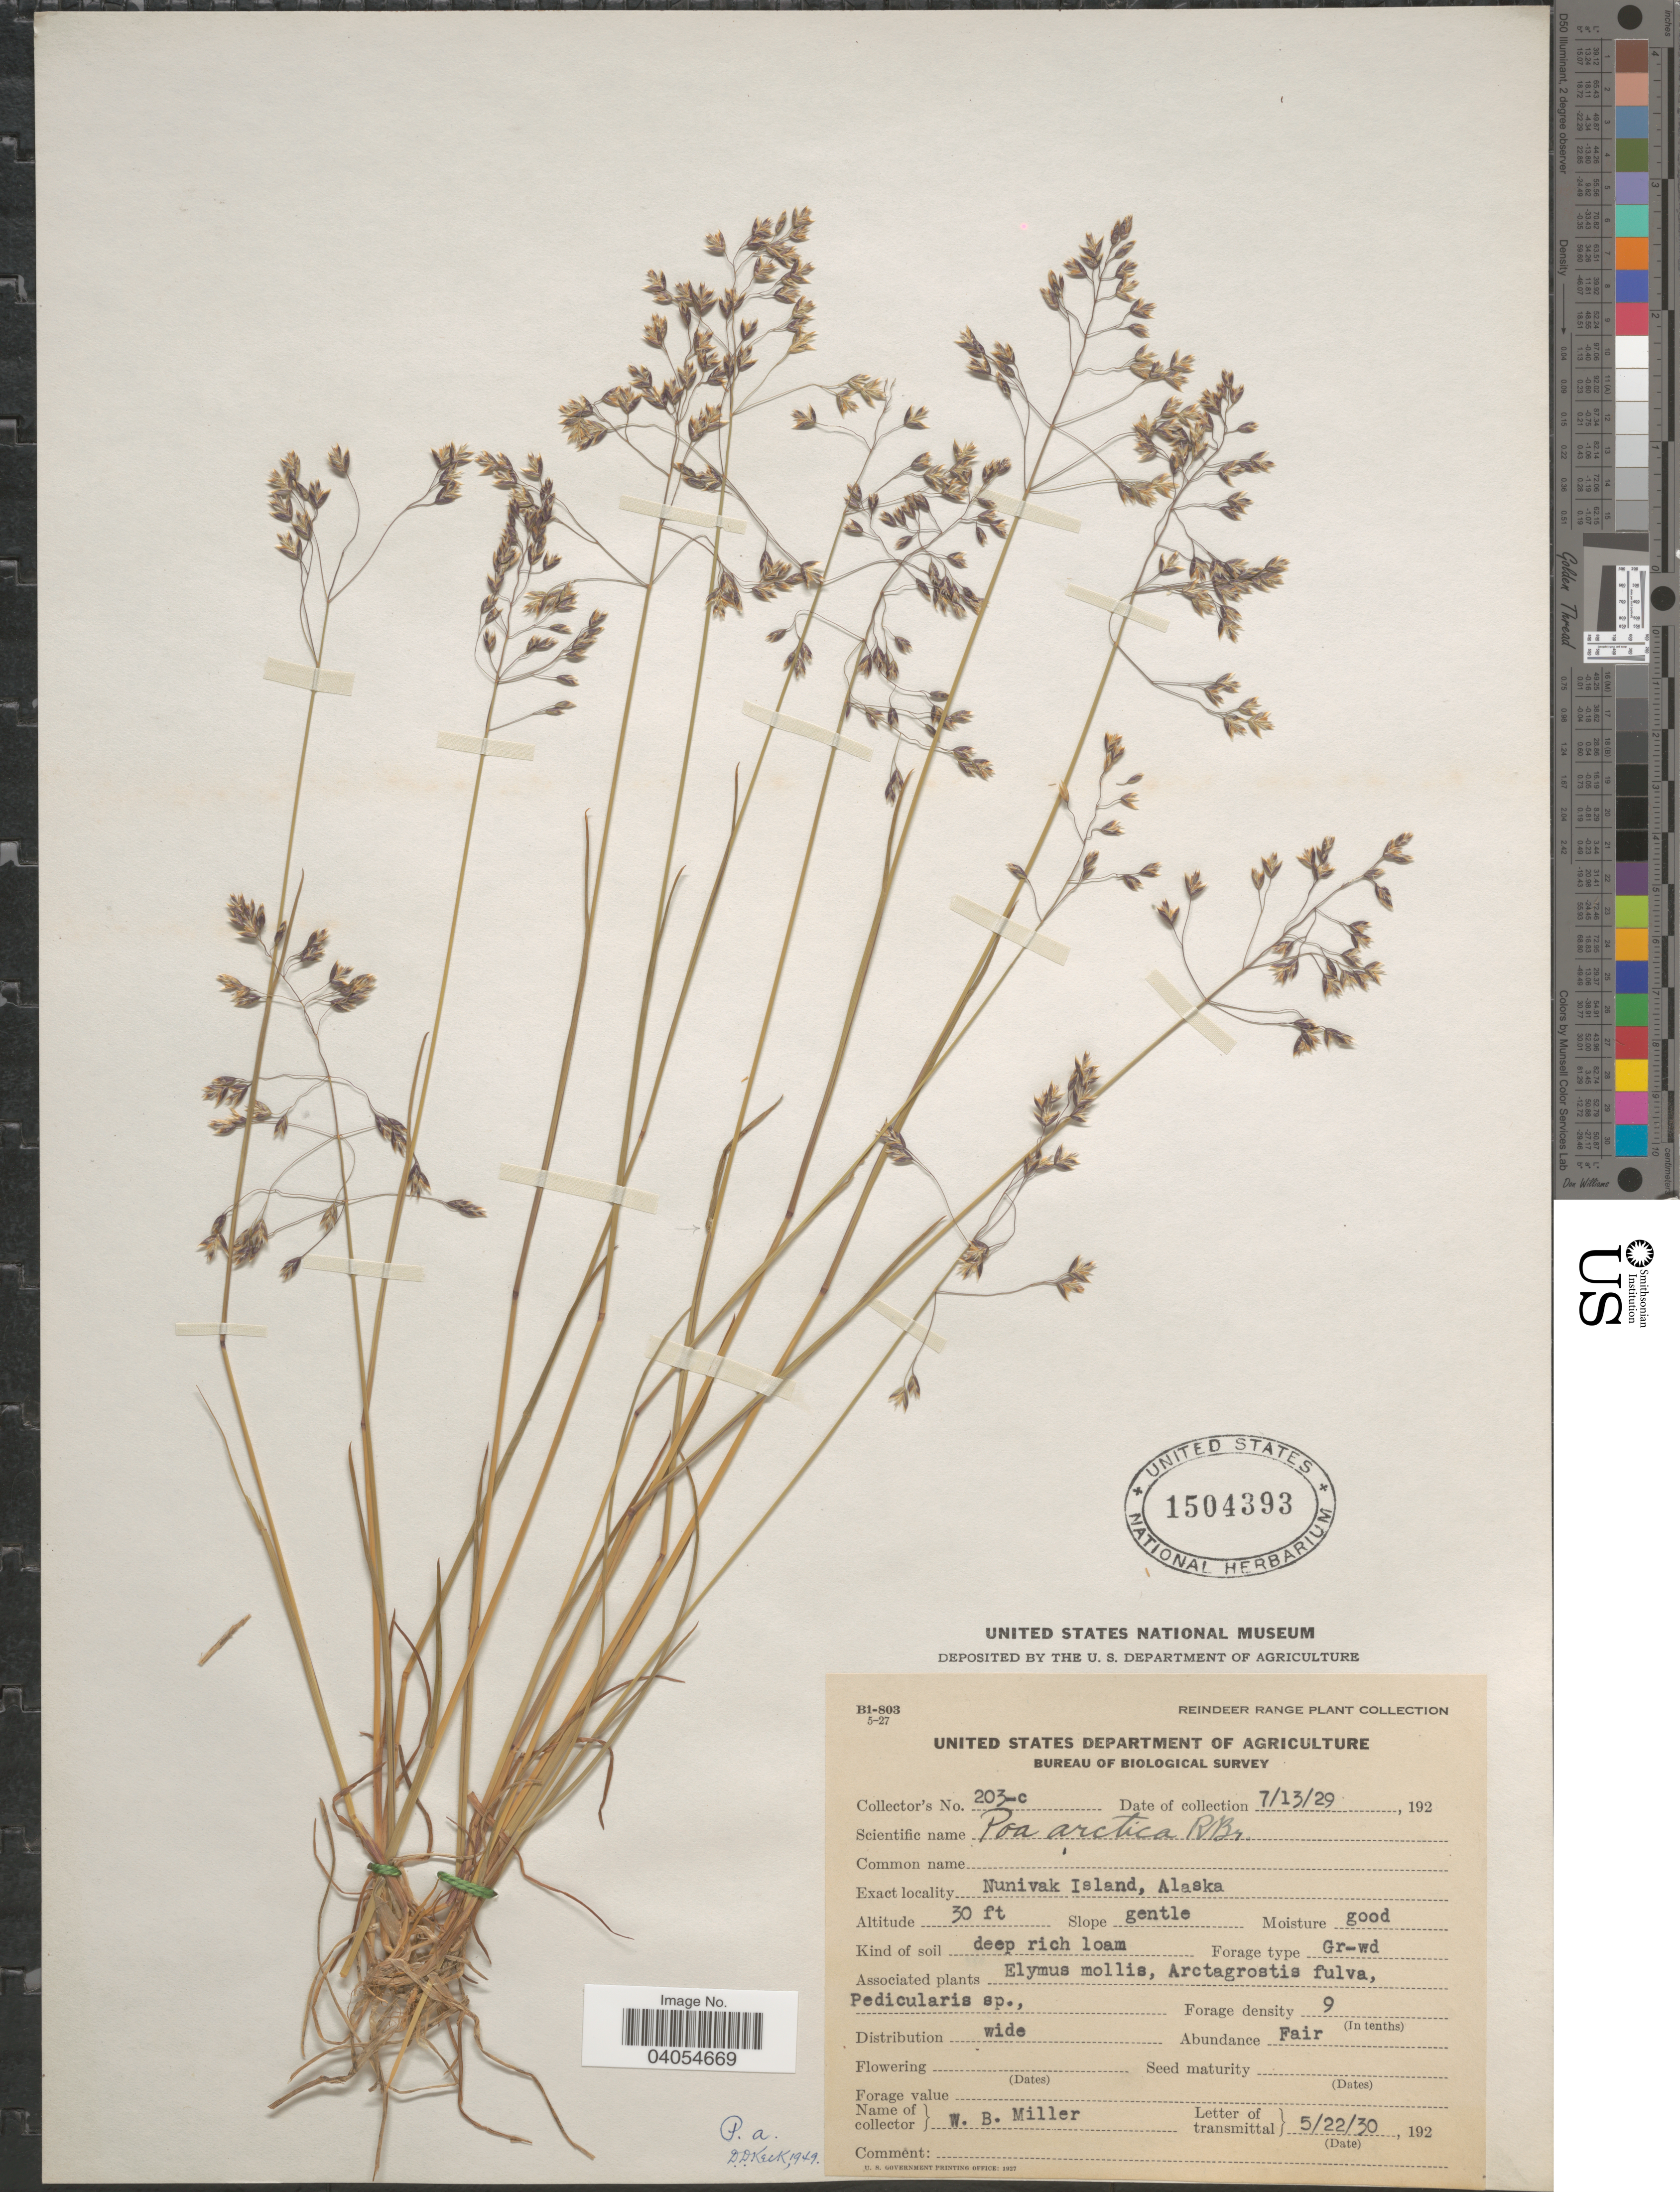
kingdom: Plantae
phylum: Tracheophyta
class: Liliopsida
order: Poales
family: Poaceae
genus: Poa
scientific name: Poa arctica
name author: R. Br.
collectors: W. Miller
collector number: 203-c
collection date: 1929-07-13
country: United States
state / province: Alaska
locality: Nunivak Island.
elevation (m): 9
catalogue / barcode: US 1504393